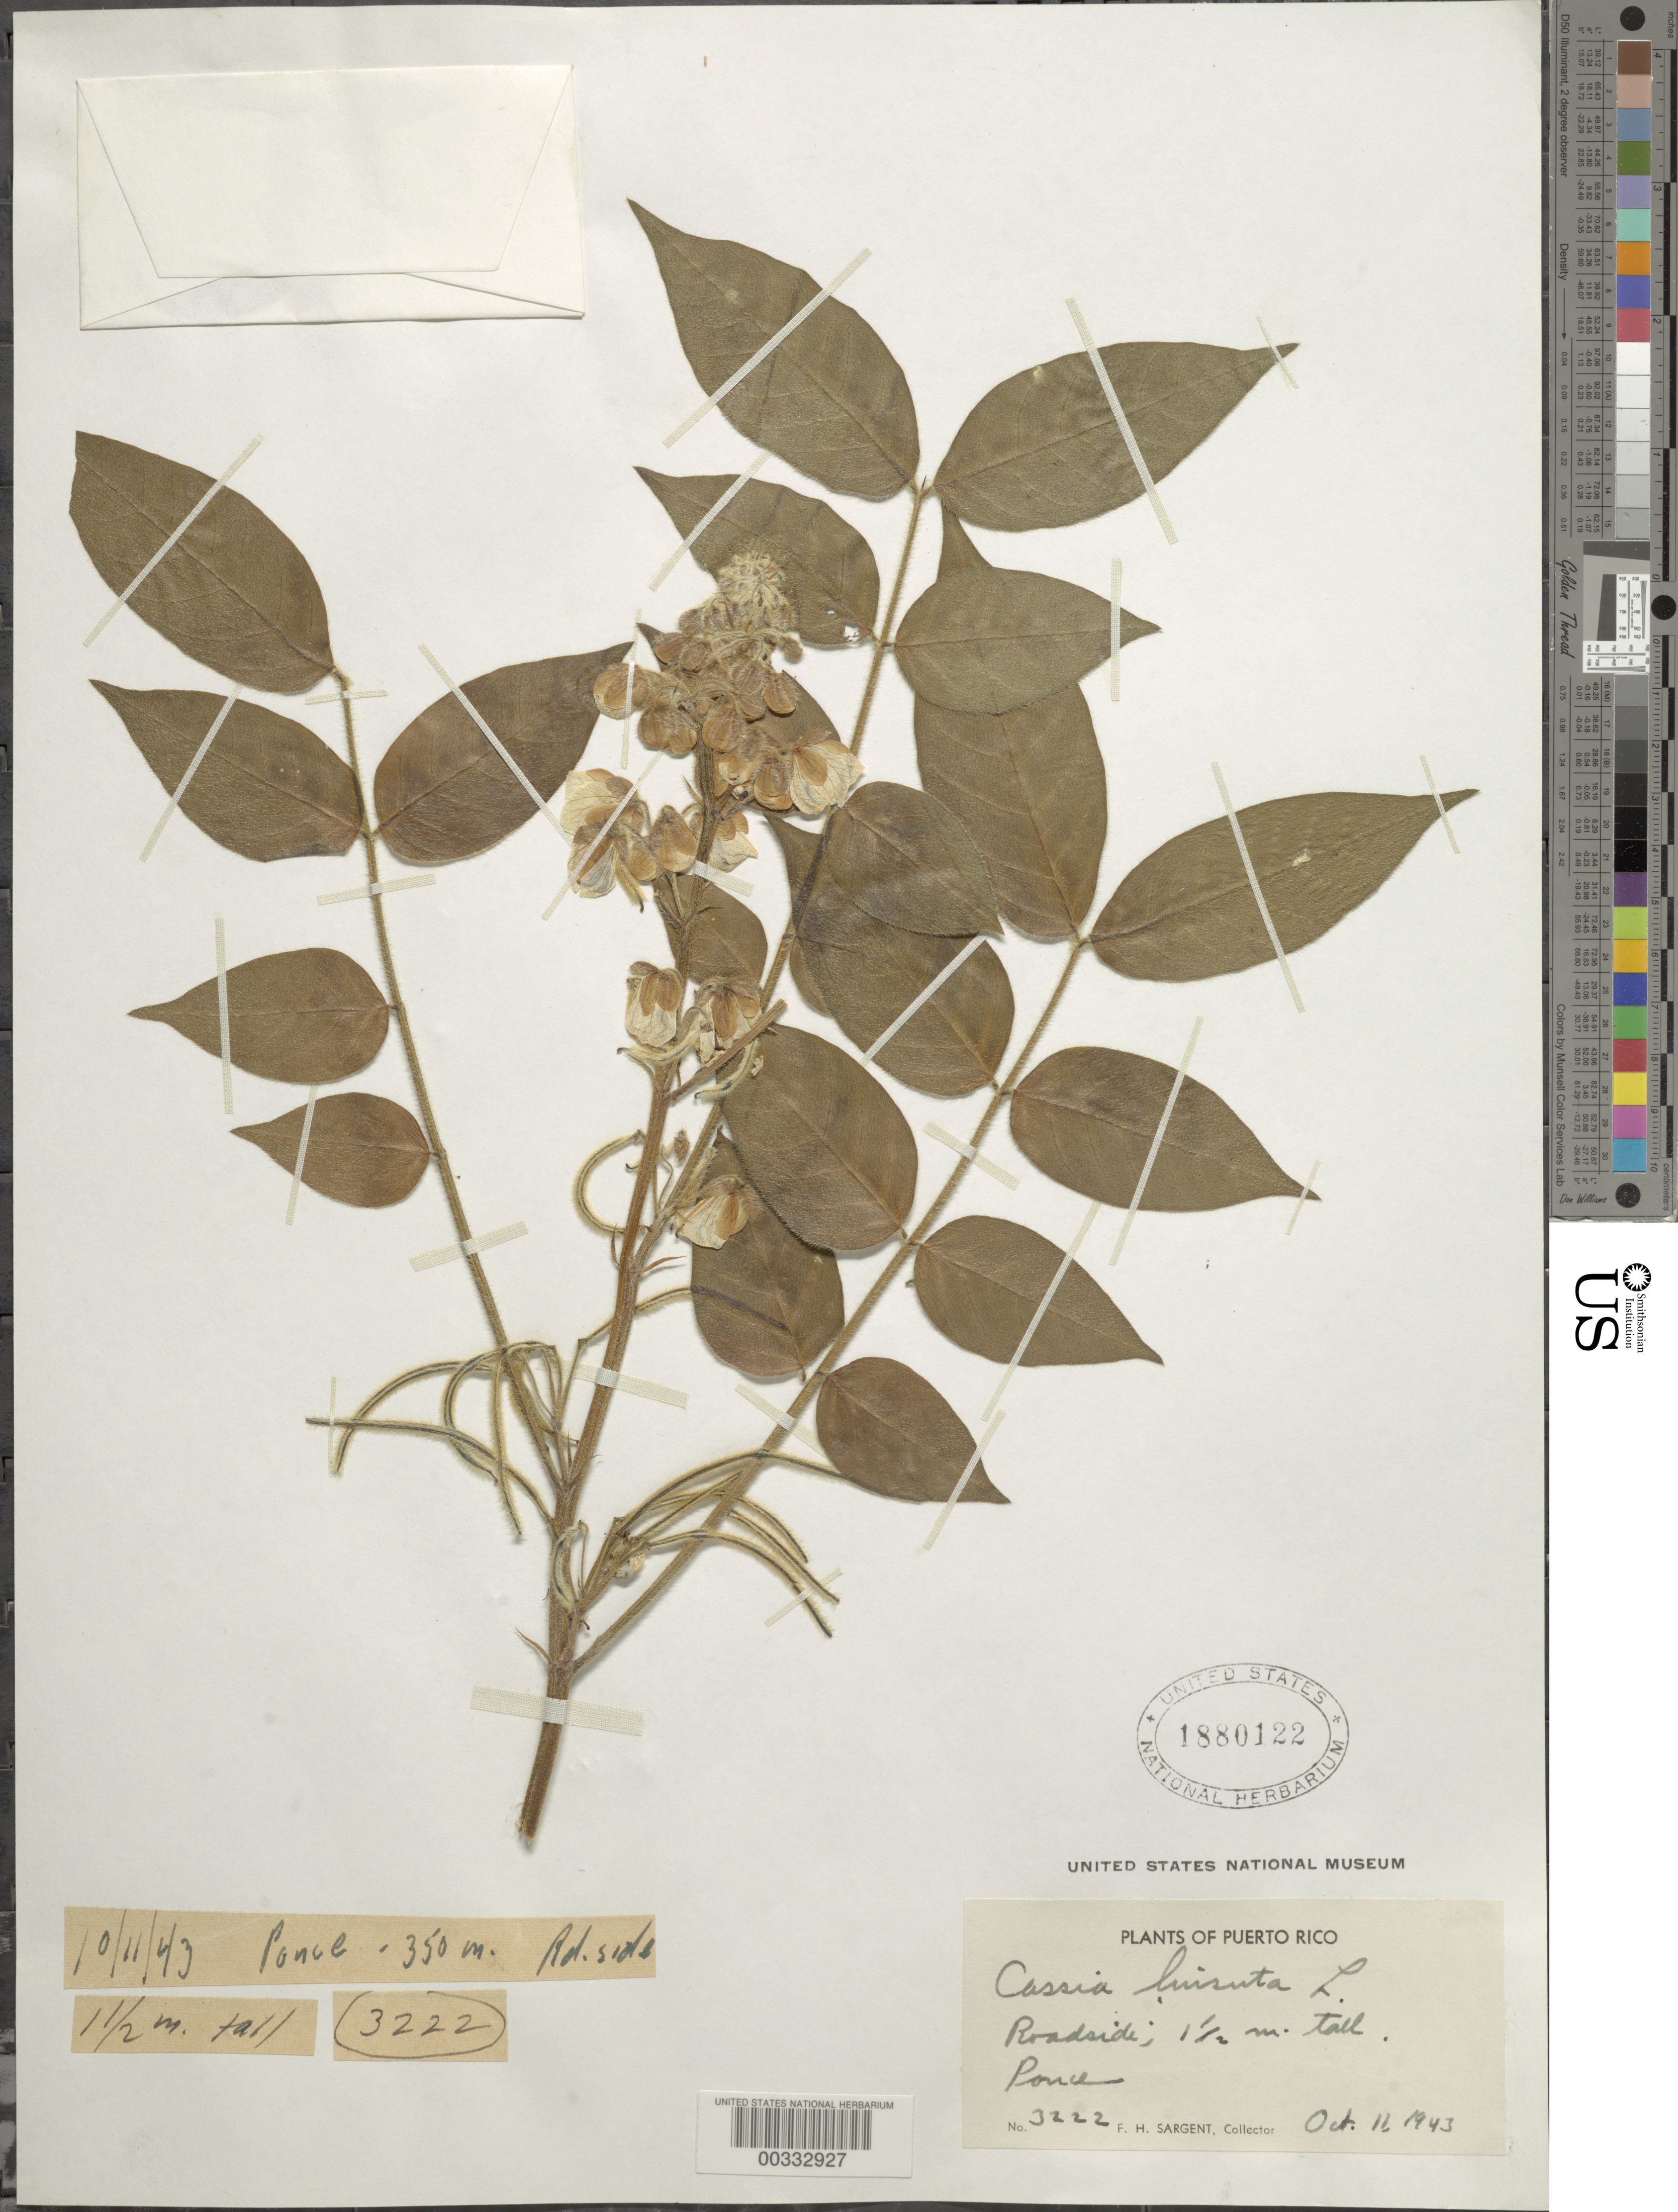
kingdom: Plantae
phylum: Tracheophyta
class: Magnoliopsida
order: Fabales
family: Fabaceae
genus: Senna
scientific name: Senna hirsuta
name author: (L.) H.S. Irwin & Barneby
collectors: F. H. Sargent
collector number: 3222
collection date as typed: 16 Oct 1943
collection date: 1943-10-16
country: Puerto Rico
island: Greater Antilles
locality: Ponce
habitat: Roadside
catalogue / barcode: US 1880122